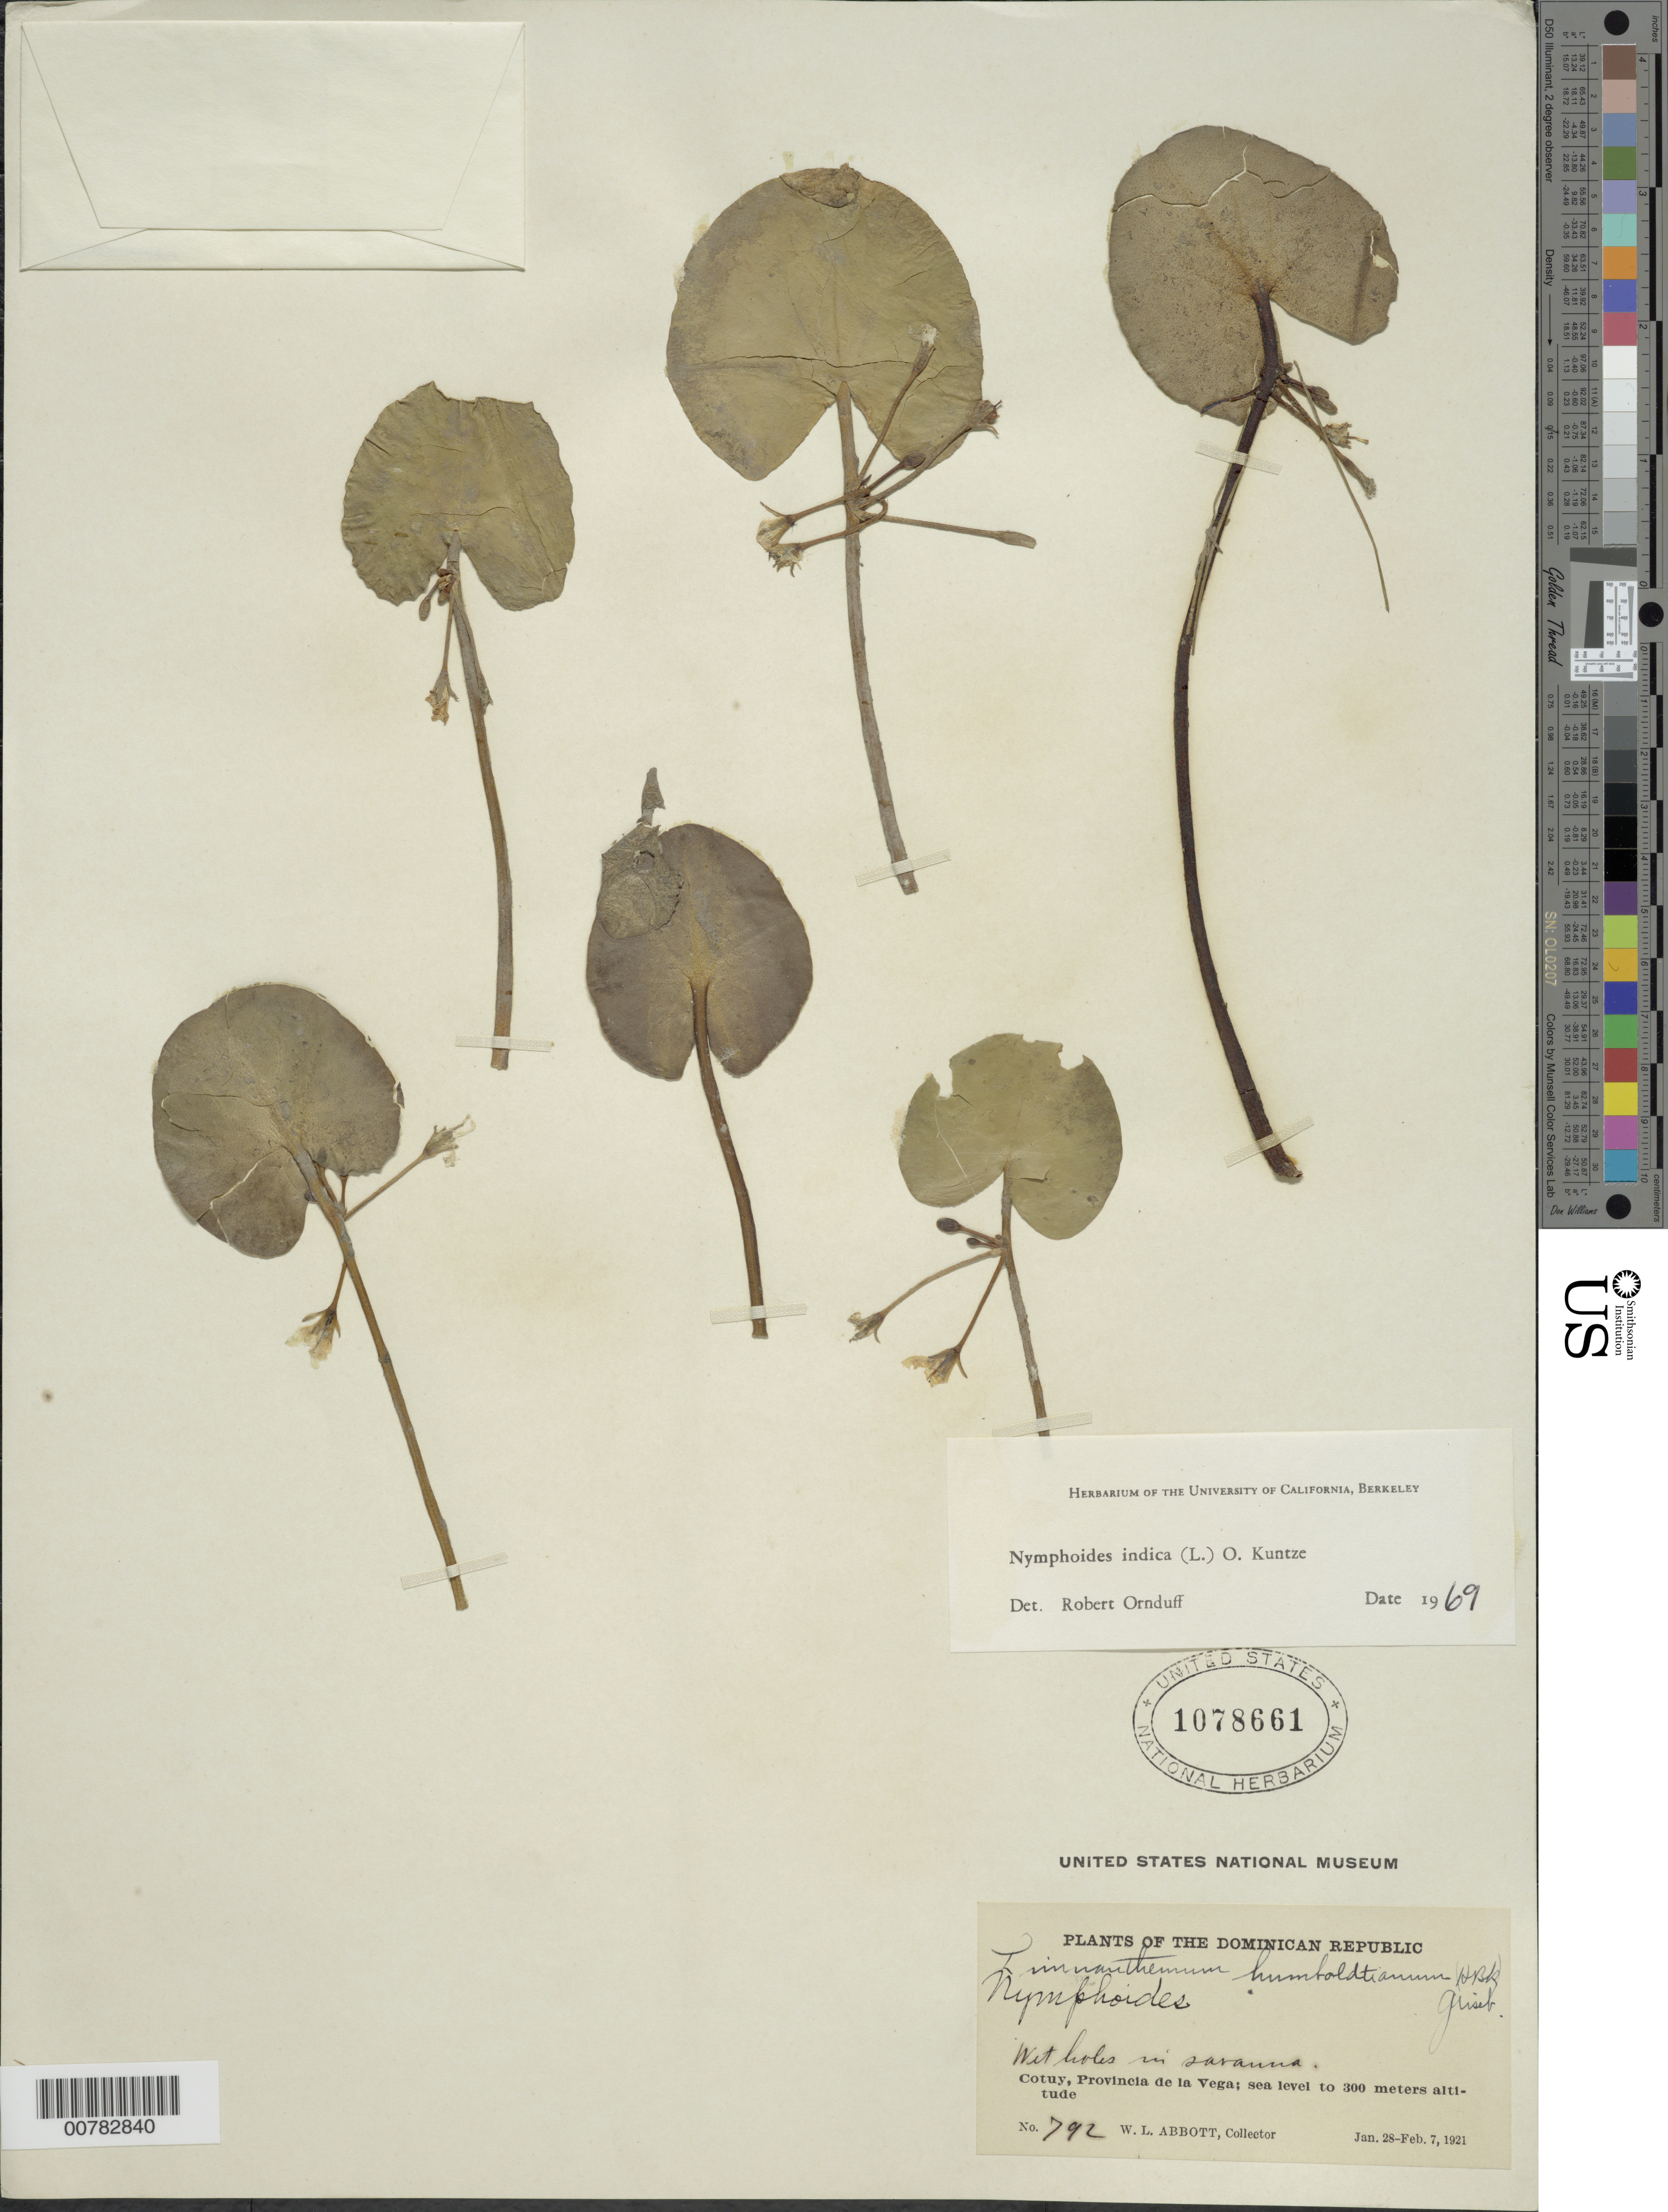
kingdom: Plantae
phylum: Tracheophyta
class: Magnoliopsida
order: Asterales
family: Menyanthaceae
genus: Nymphoides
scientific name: Nymphoides indica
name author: (L.) Kuntze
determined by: Ornduff, T.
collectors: W. L. Abbott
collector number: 792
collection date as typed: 28 Feb 1910 to 07 Feb 1921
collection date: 1910-02-28/1921-02-07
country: Dominican Republic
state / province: La Vega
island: Hispaniola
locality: Cotuy.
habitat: Wet holes in savanna.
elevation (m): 0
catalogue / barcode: US 1078661